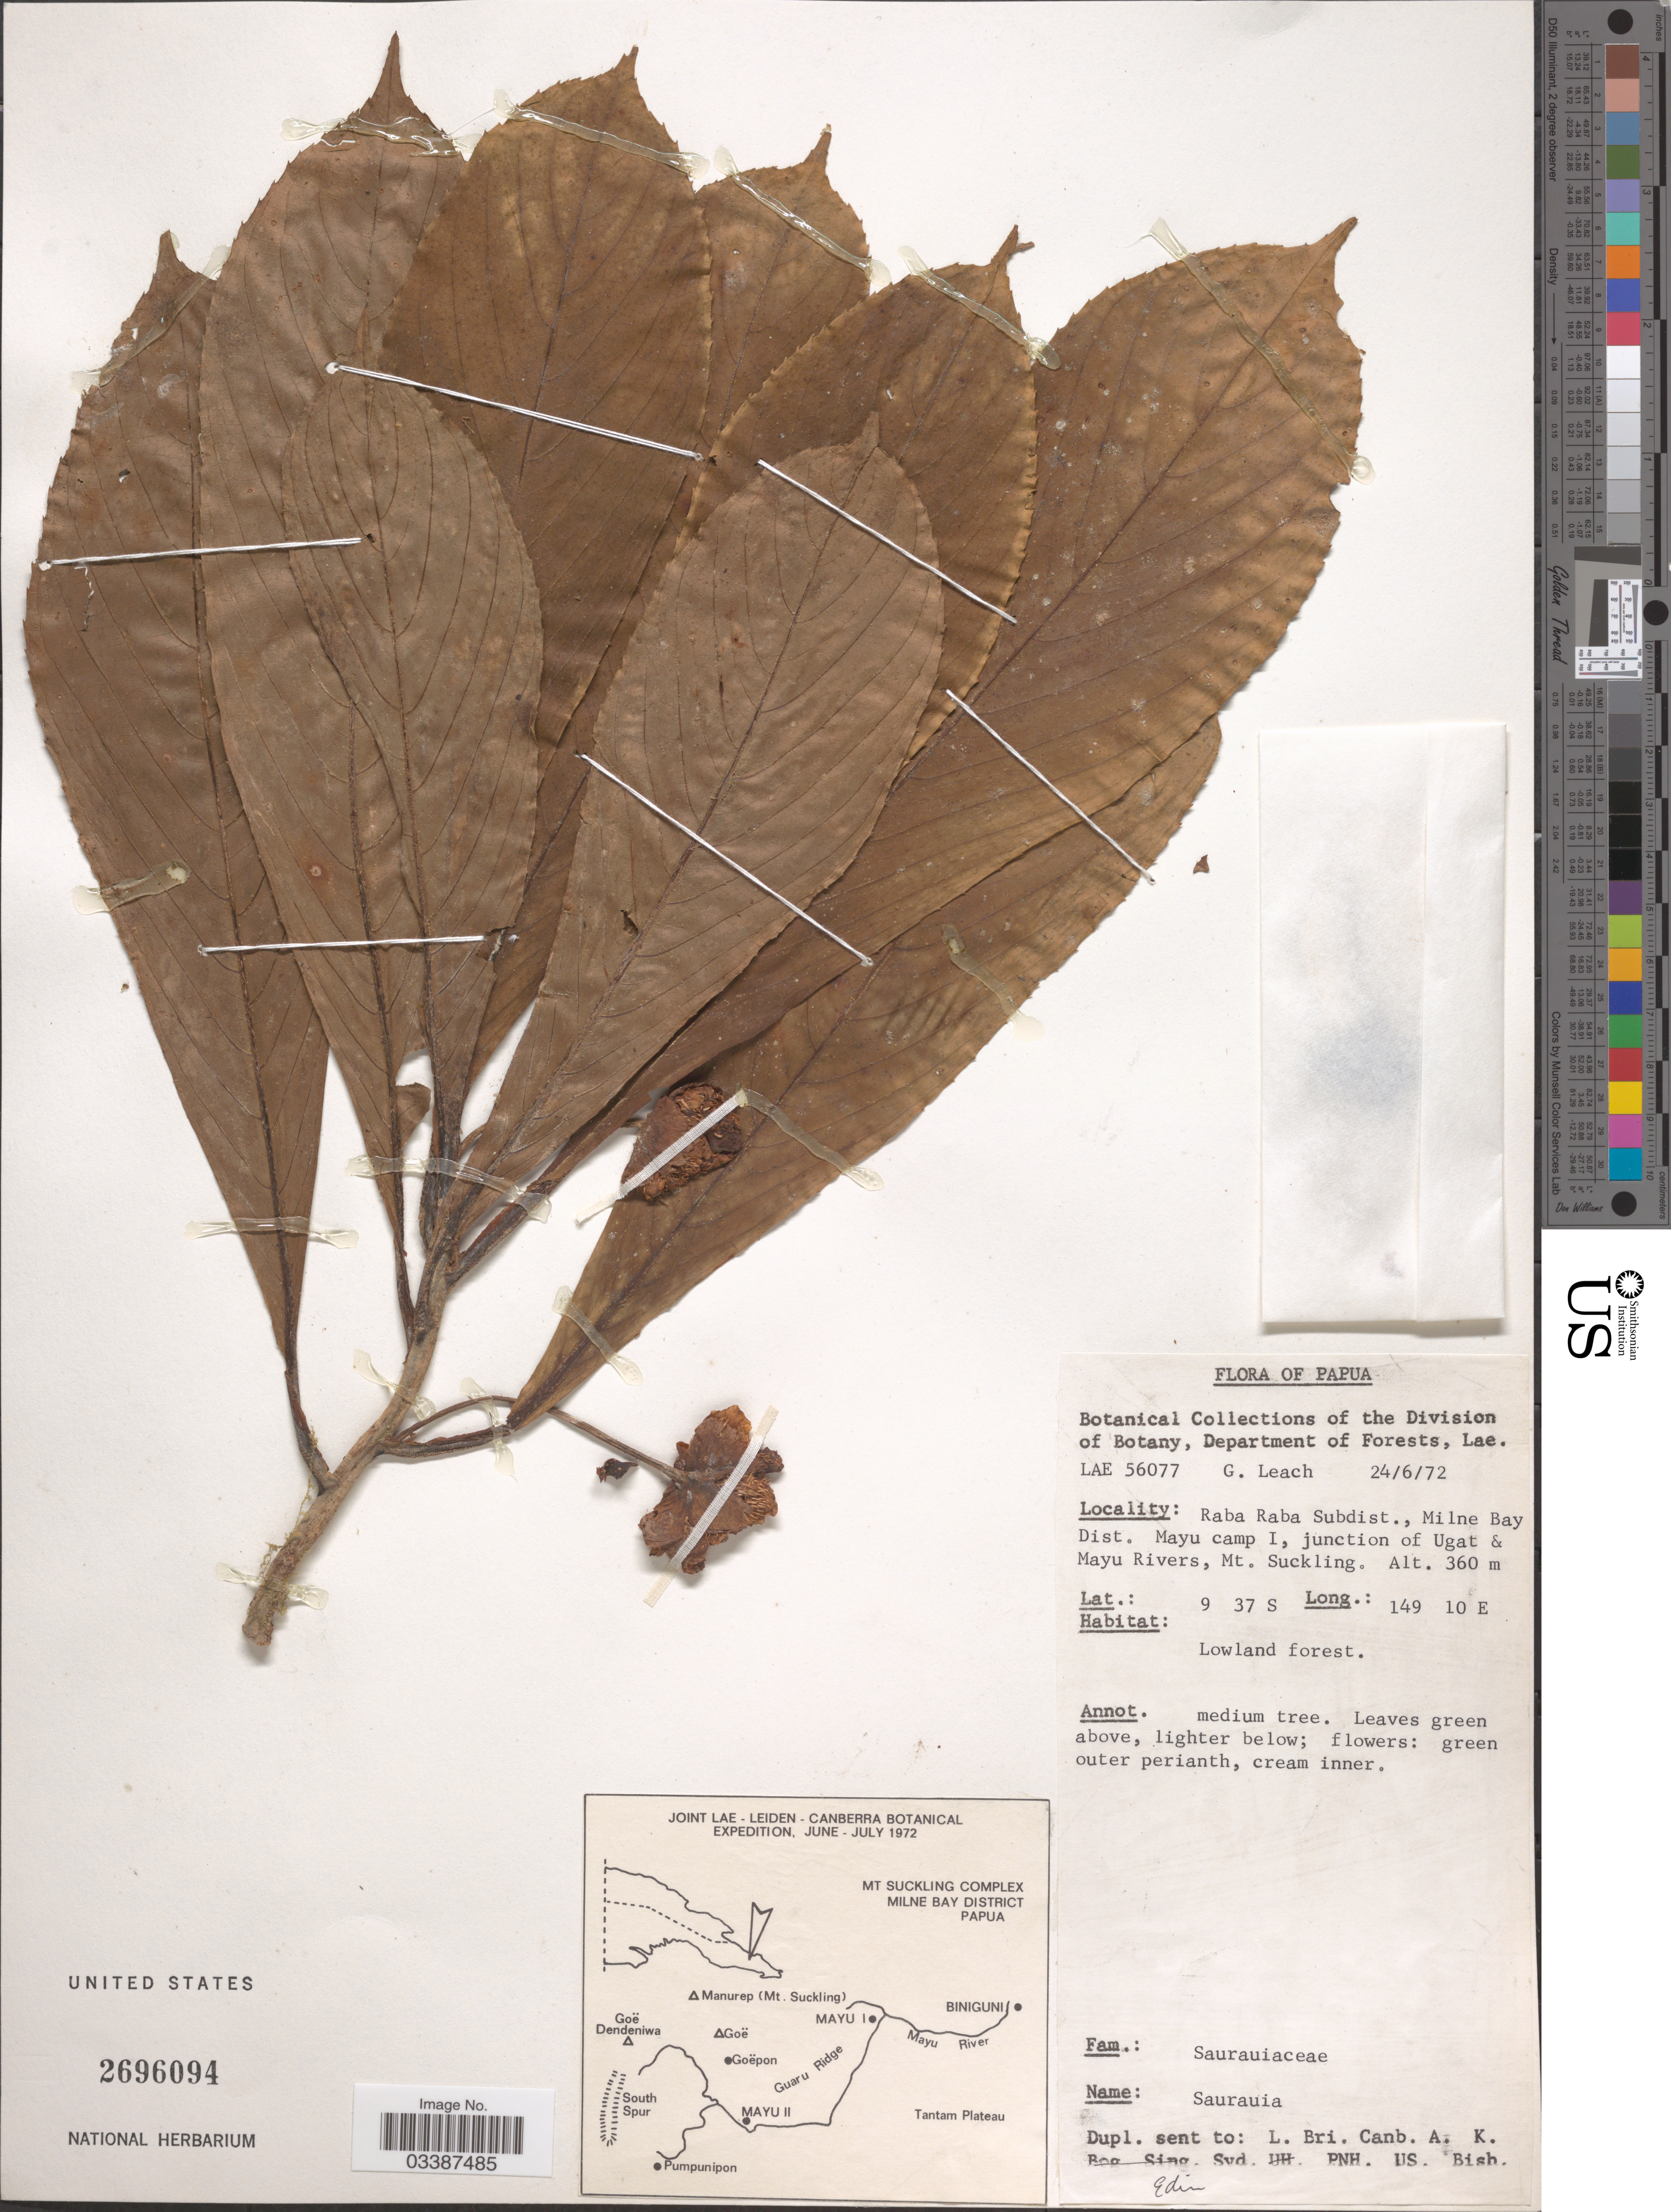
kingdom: Plantae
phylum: Tracheophyta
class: Magnoliopsida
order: Ericales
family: Actinidiaceae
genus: Saurauia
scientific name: Saurauia sp.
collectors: G. Leach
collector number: LAE 56077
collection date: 1972-06-24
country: Papua New Guinea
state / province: Milne Bay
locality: Papua. Raba Raba Subdist., Milne Bay Dist. Mayu camp I, junction of Ugat & Mayu Rivers, Mt. Suckling.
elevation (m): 360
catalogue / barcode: US 2696094